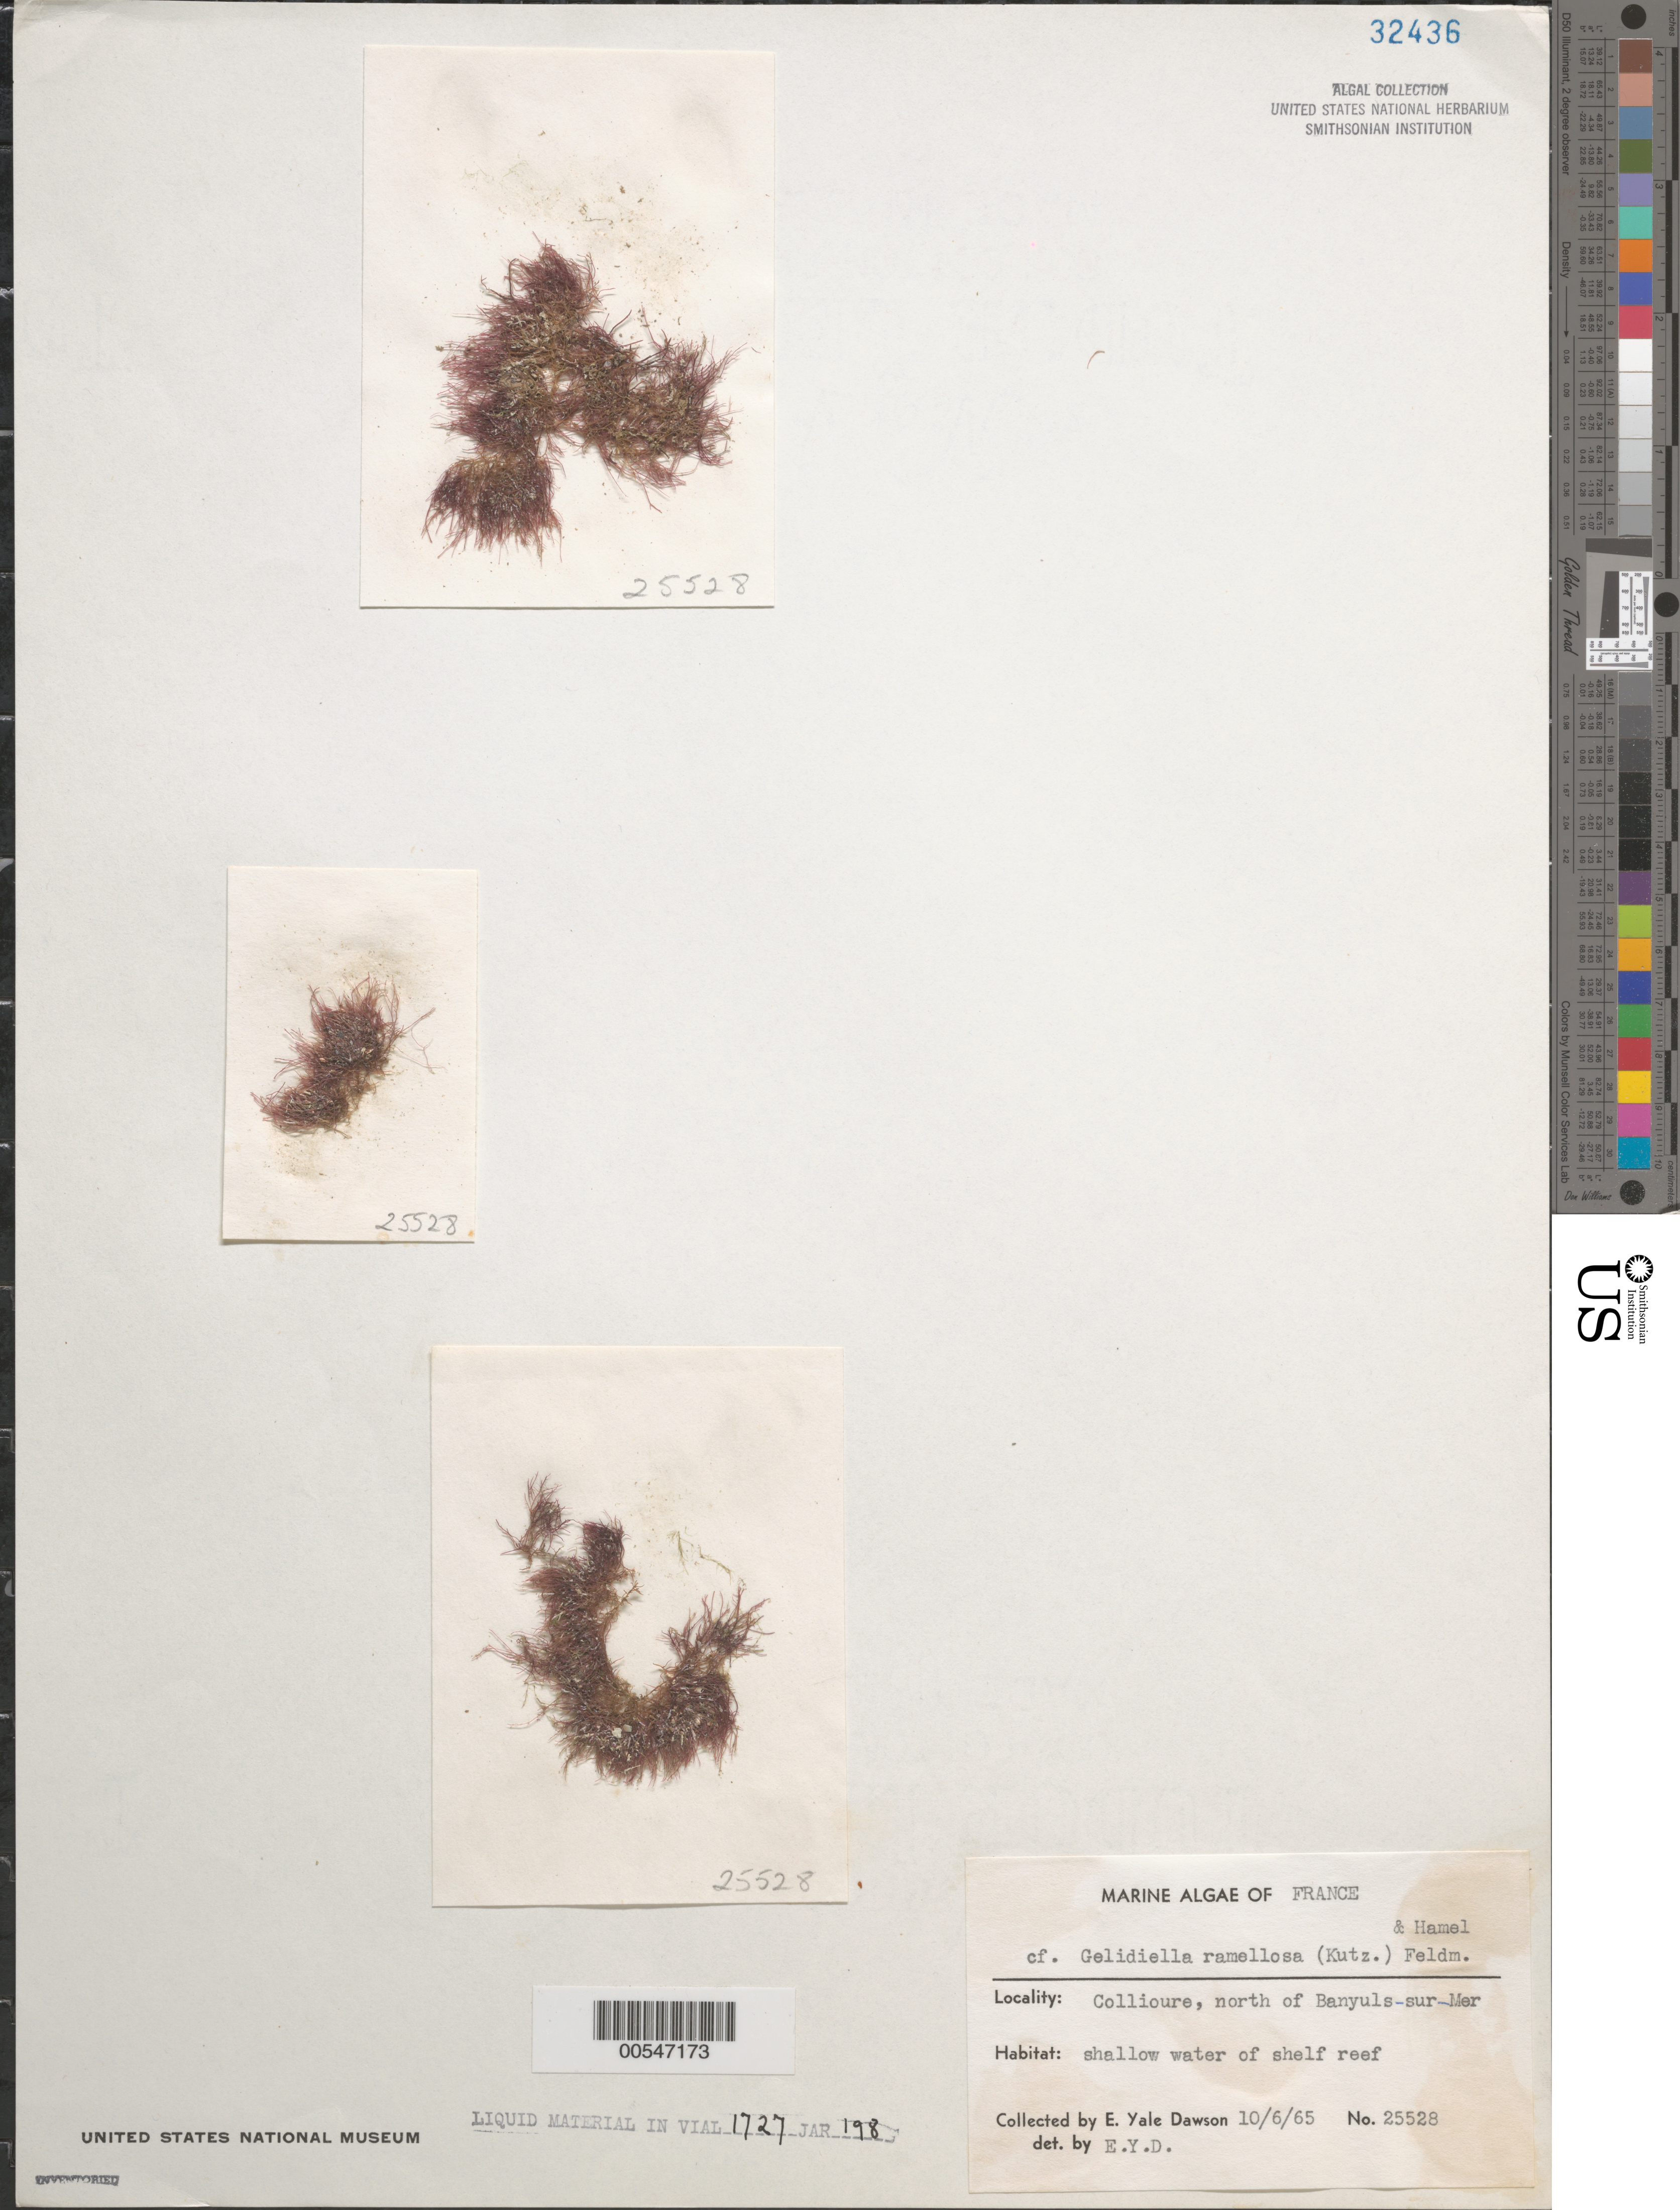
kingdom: Plantae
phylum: Rhodophyta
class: Florideophyceae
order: Gelidiales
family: Gelidiellaceae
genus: Huismaniella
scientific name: Huismaniella ramellosa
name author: (Kütz.) G.H. Boo & S.M. Boo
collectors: E. Y. Dawson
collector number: EYD 25528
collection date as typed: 06 Oct 1965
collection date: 1965-10-06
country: France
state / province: Occitanie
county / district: Pyrénées-Orientales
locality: Collioure, north of Banyuls-sur-Mer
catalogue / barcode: US 32436